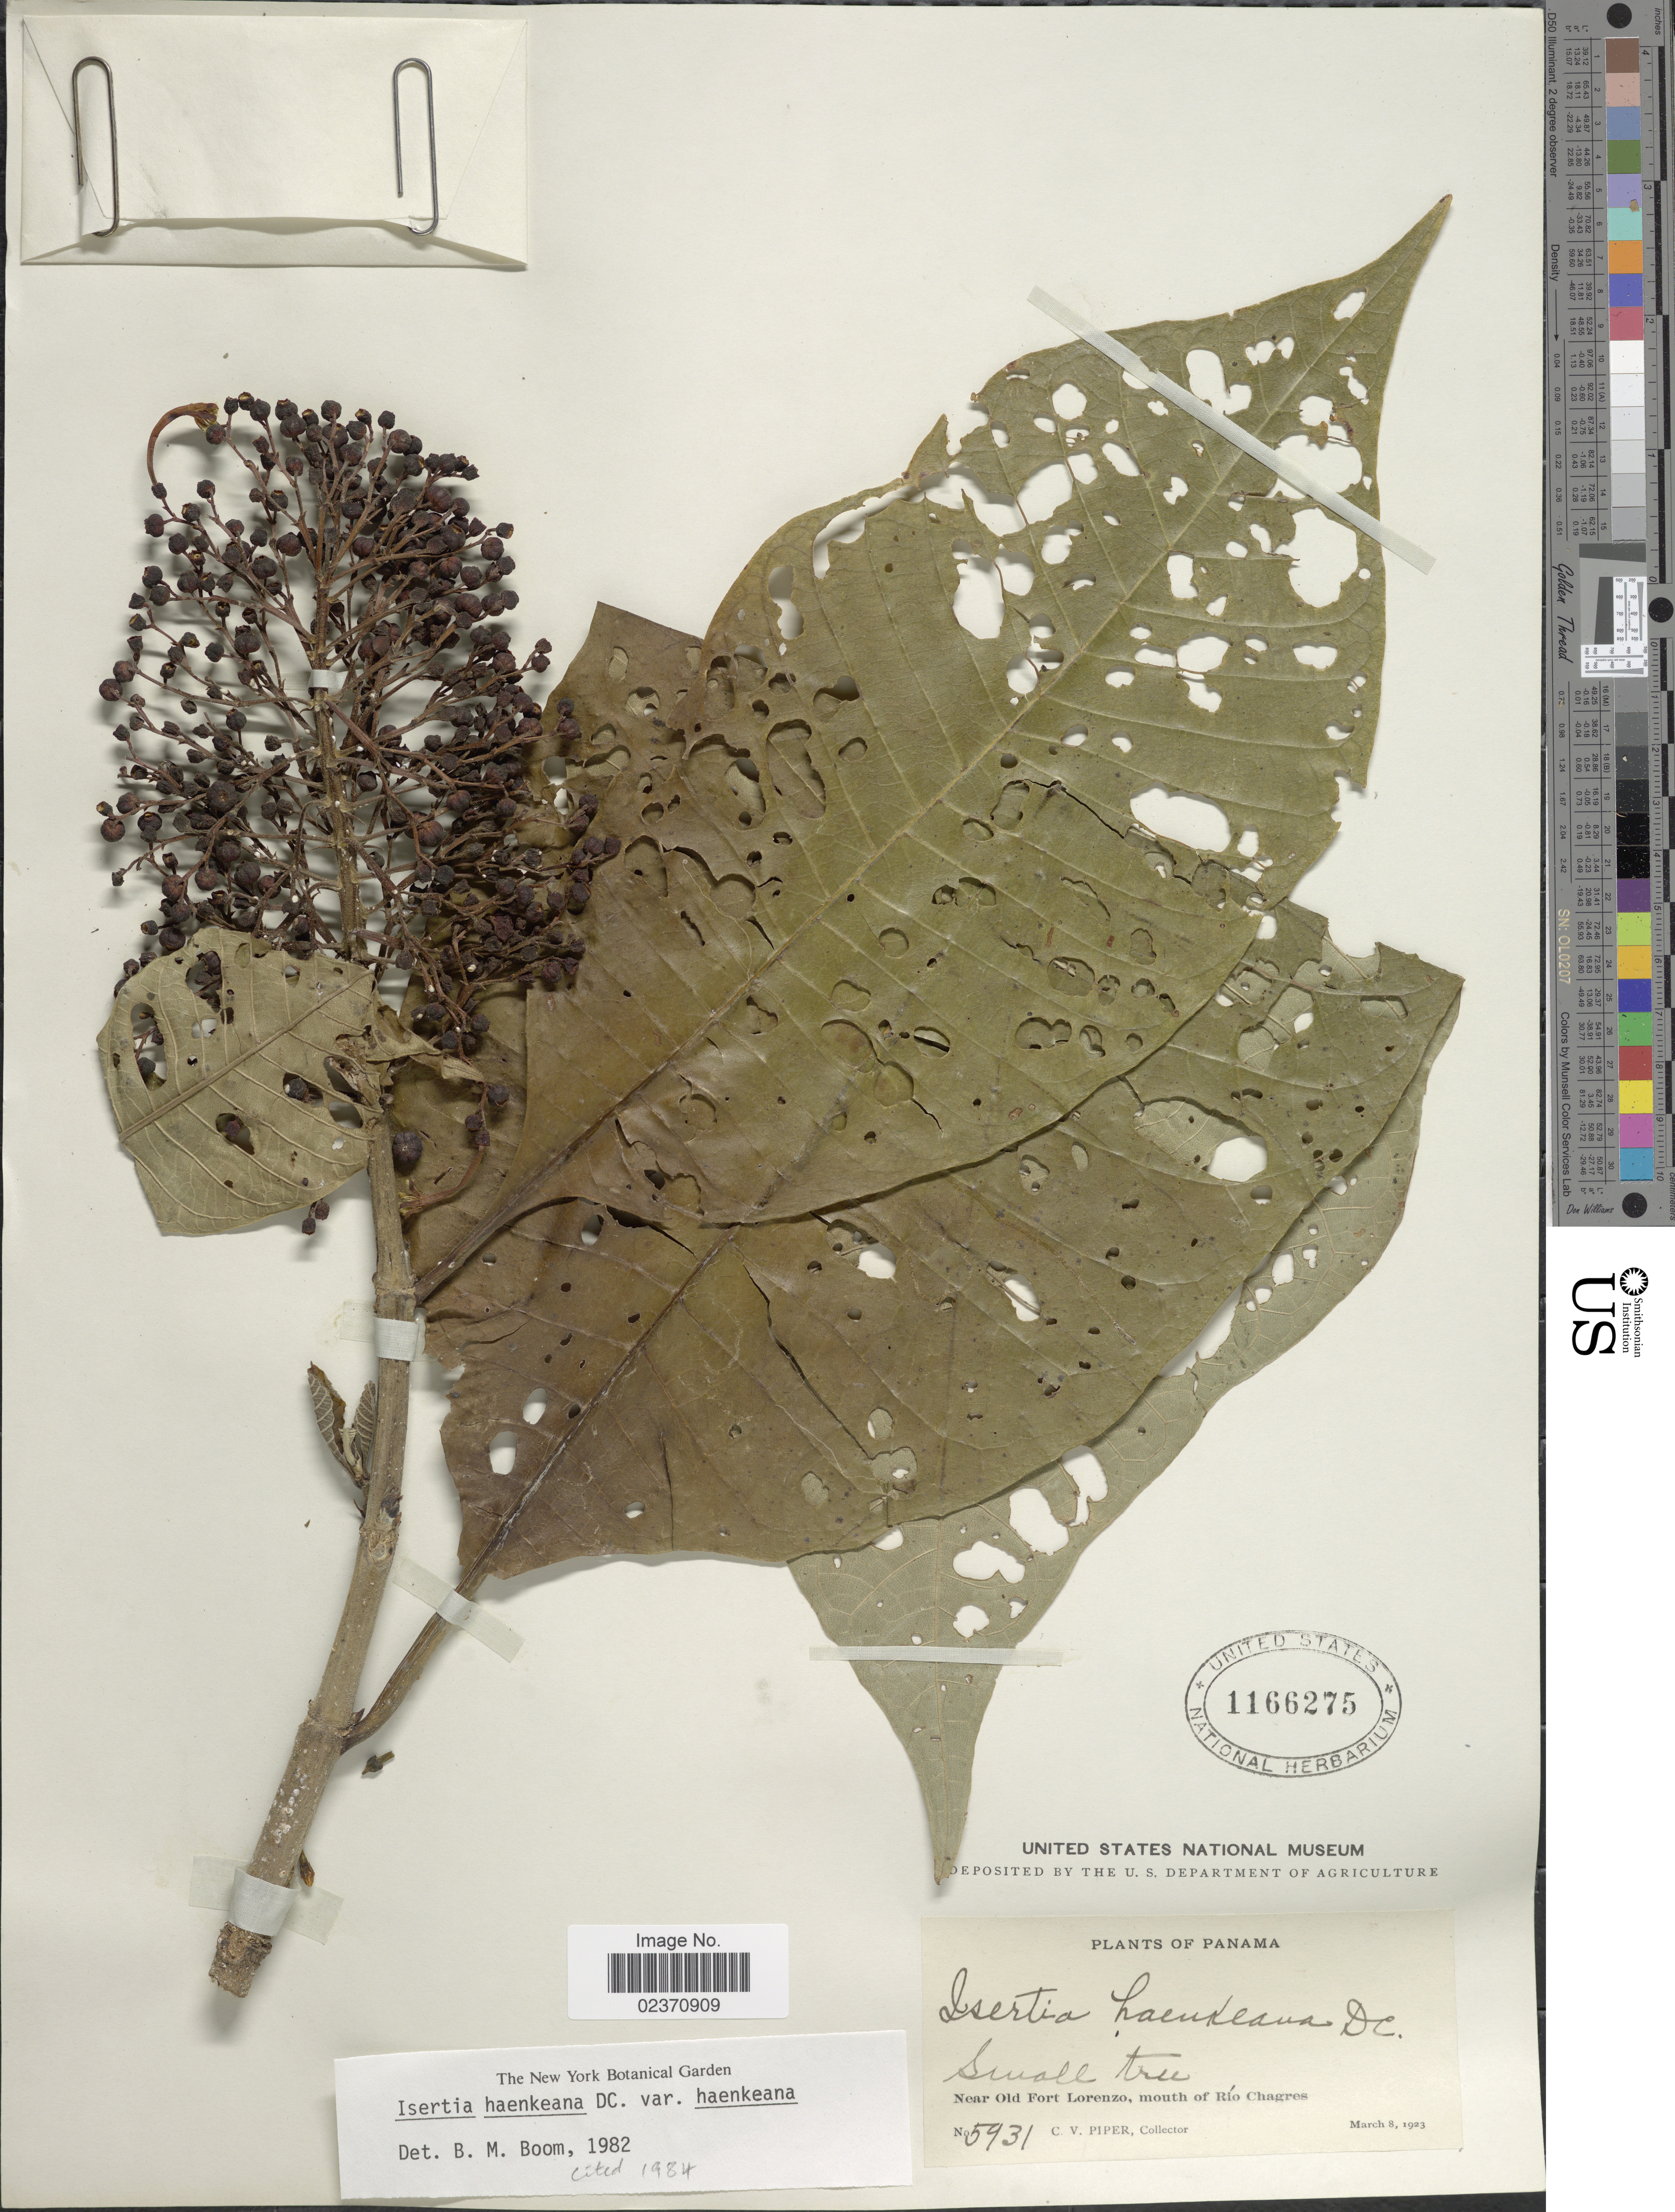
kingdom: Plantae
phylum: Tracheophyta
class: Magnoliopsida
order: Gentianales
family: Rubiaceae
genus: Isertia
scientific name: Isertia haenkeana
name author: DC.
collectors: C. V. Piper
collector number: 5931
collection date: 1923-03-08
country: Panama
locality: Near Old Fort Lorenzo, mouth of Rio Chagres.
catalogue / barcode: US 1166275